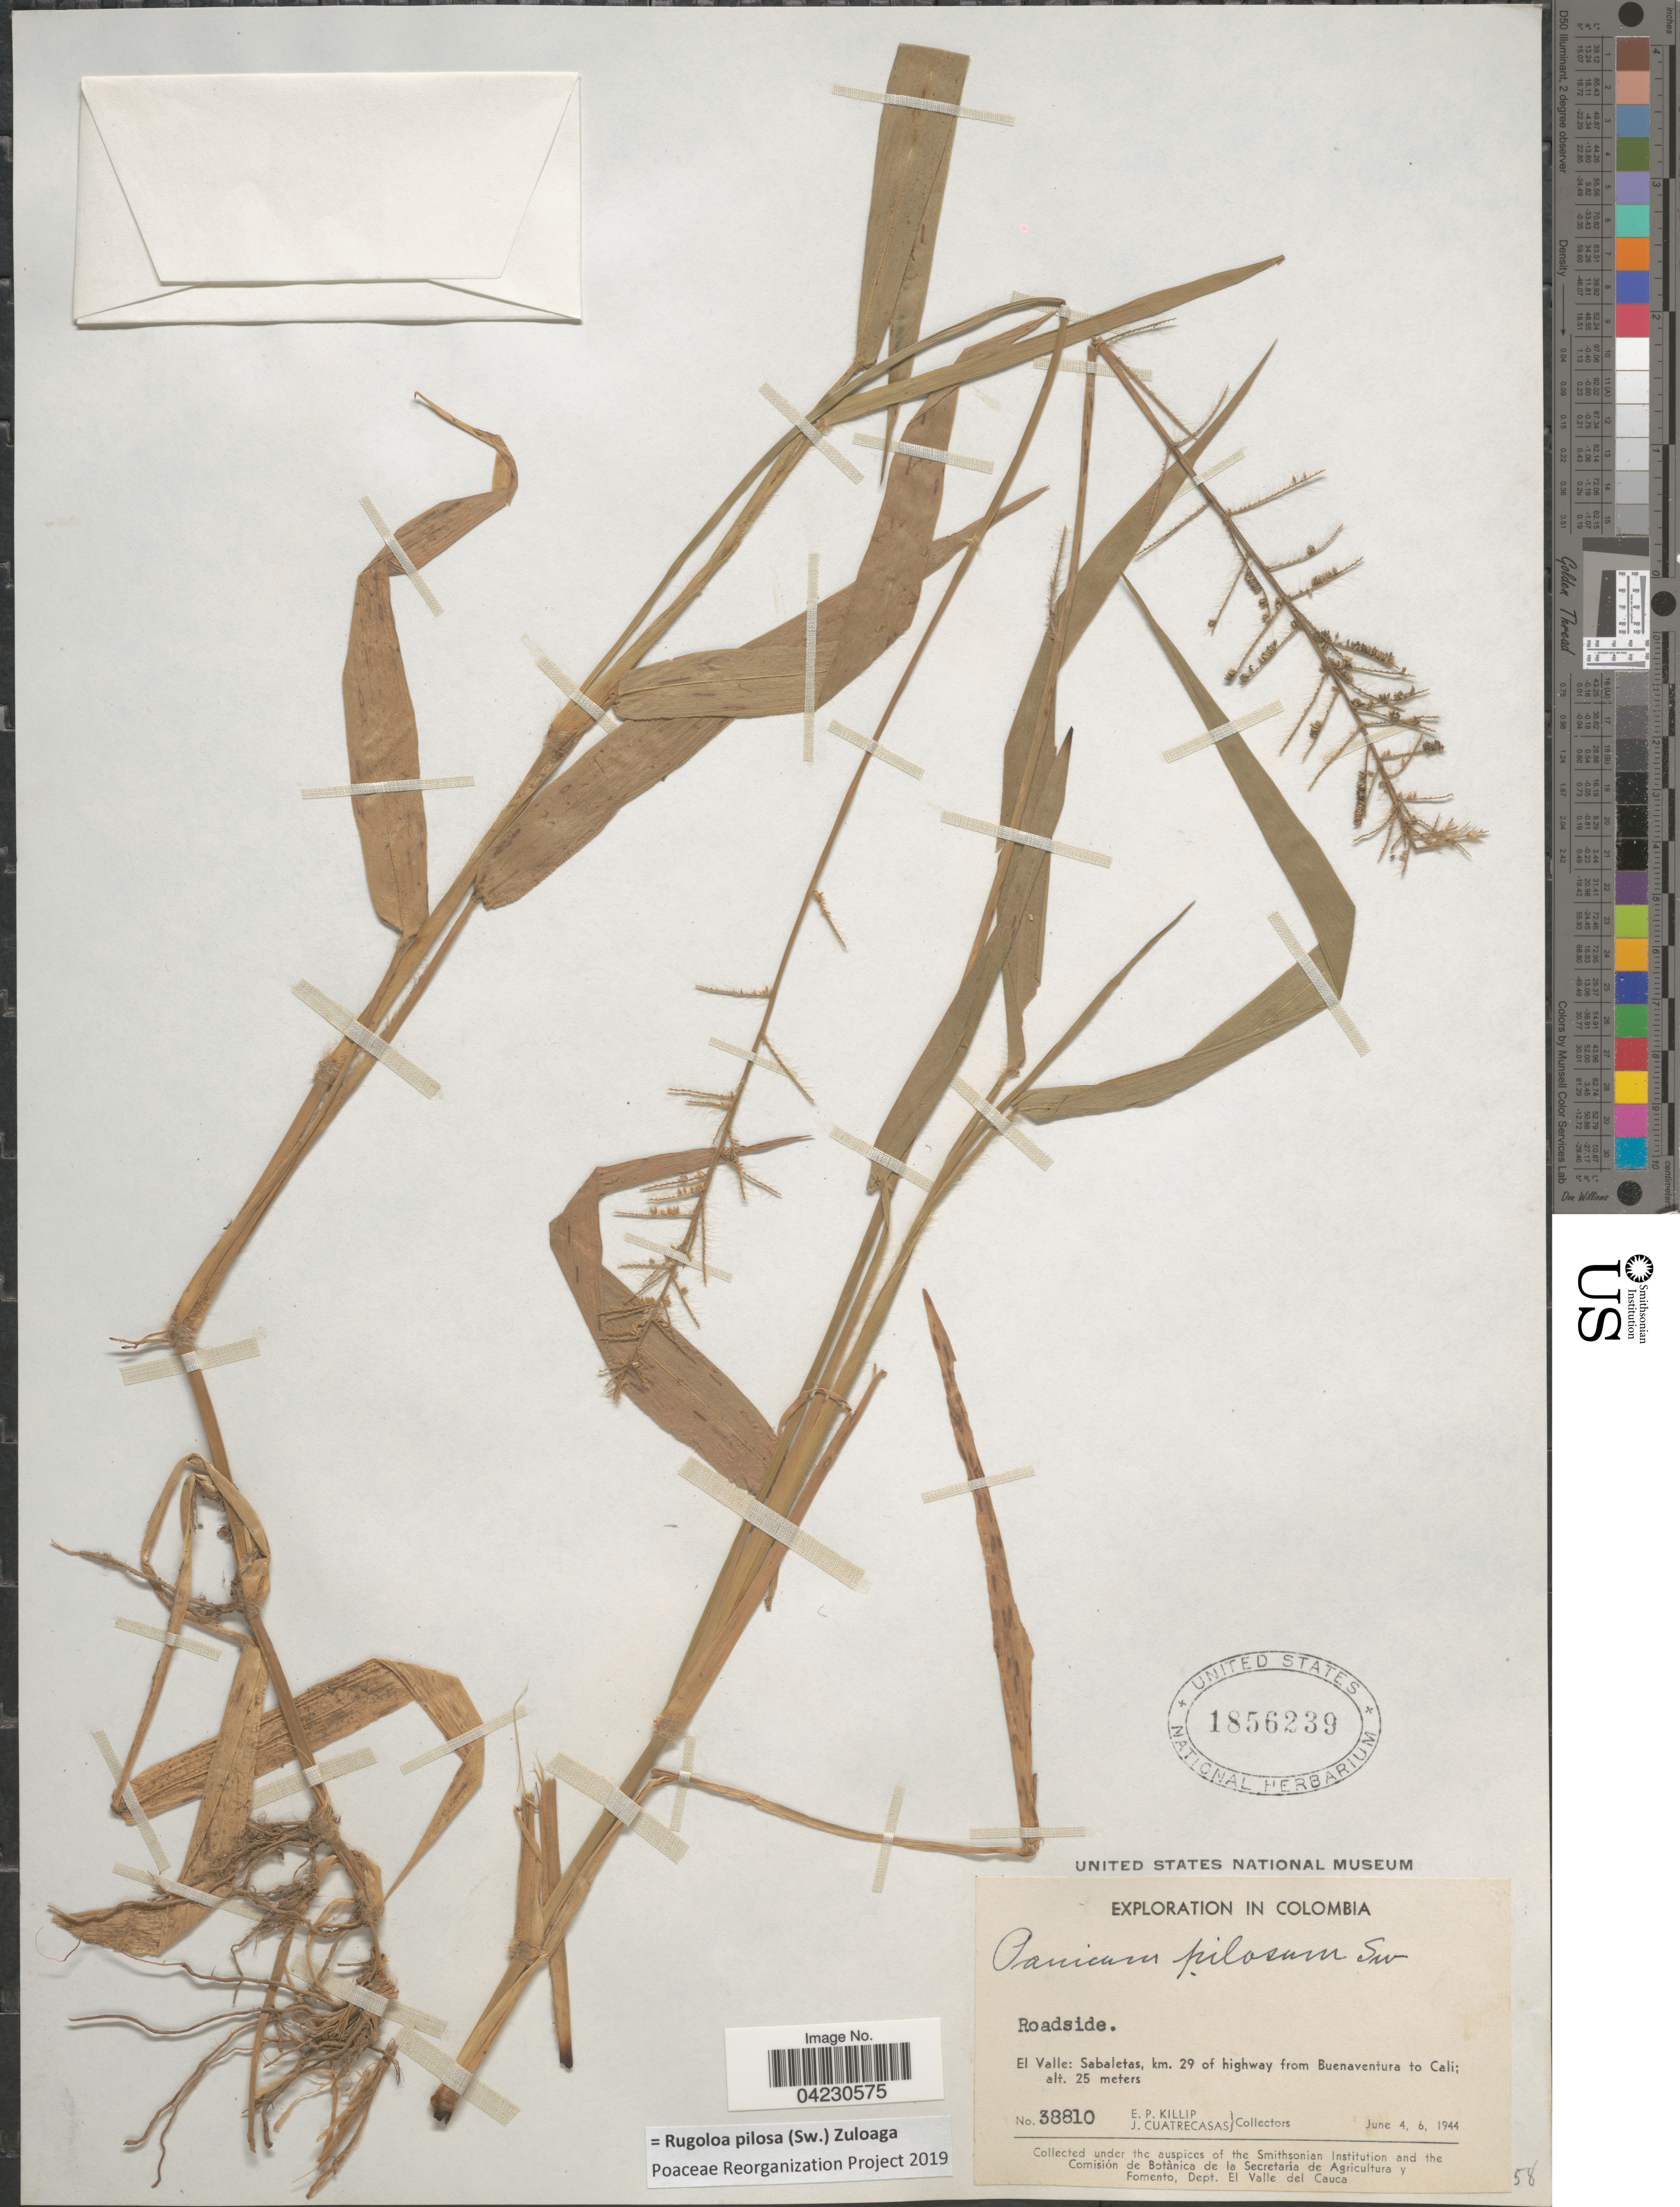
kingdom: Plantae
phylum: Tracheophyta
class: Liliopsida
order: Poales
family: Poaceae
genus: Rugoloa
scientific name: Rugoloa pilosa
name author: (Sw.) Zuloaga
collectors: E. P. Killip & J. Cuatrecasas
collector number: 38810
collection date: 1944-06-04/1944-06-06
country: Colombia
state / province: Valle del Cauca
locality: Exploration in Colombia. El Valle: Sabaletas, km. 29 of highway from Buenaventura to Cali.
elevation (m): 25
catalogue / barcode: US 1856239